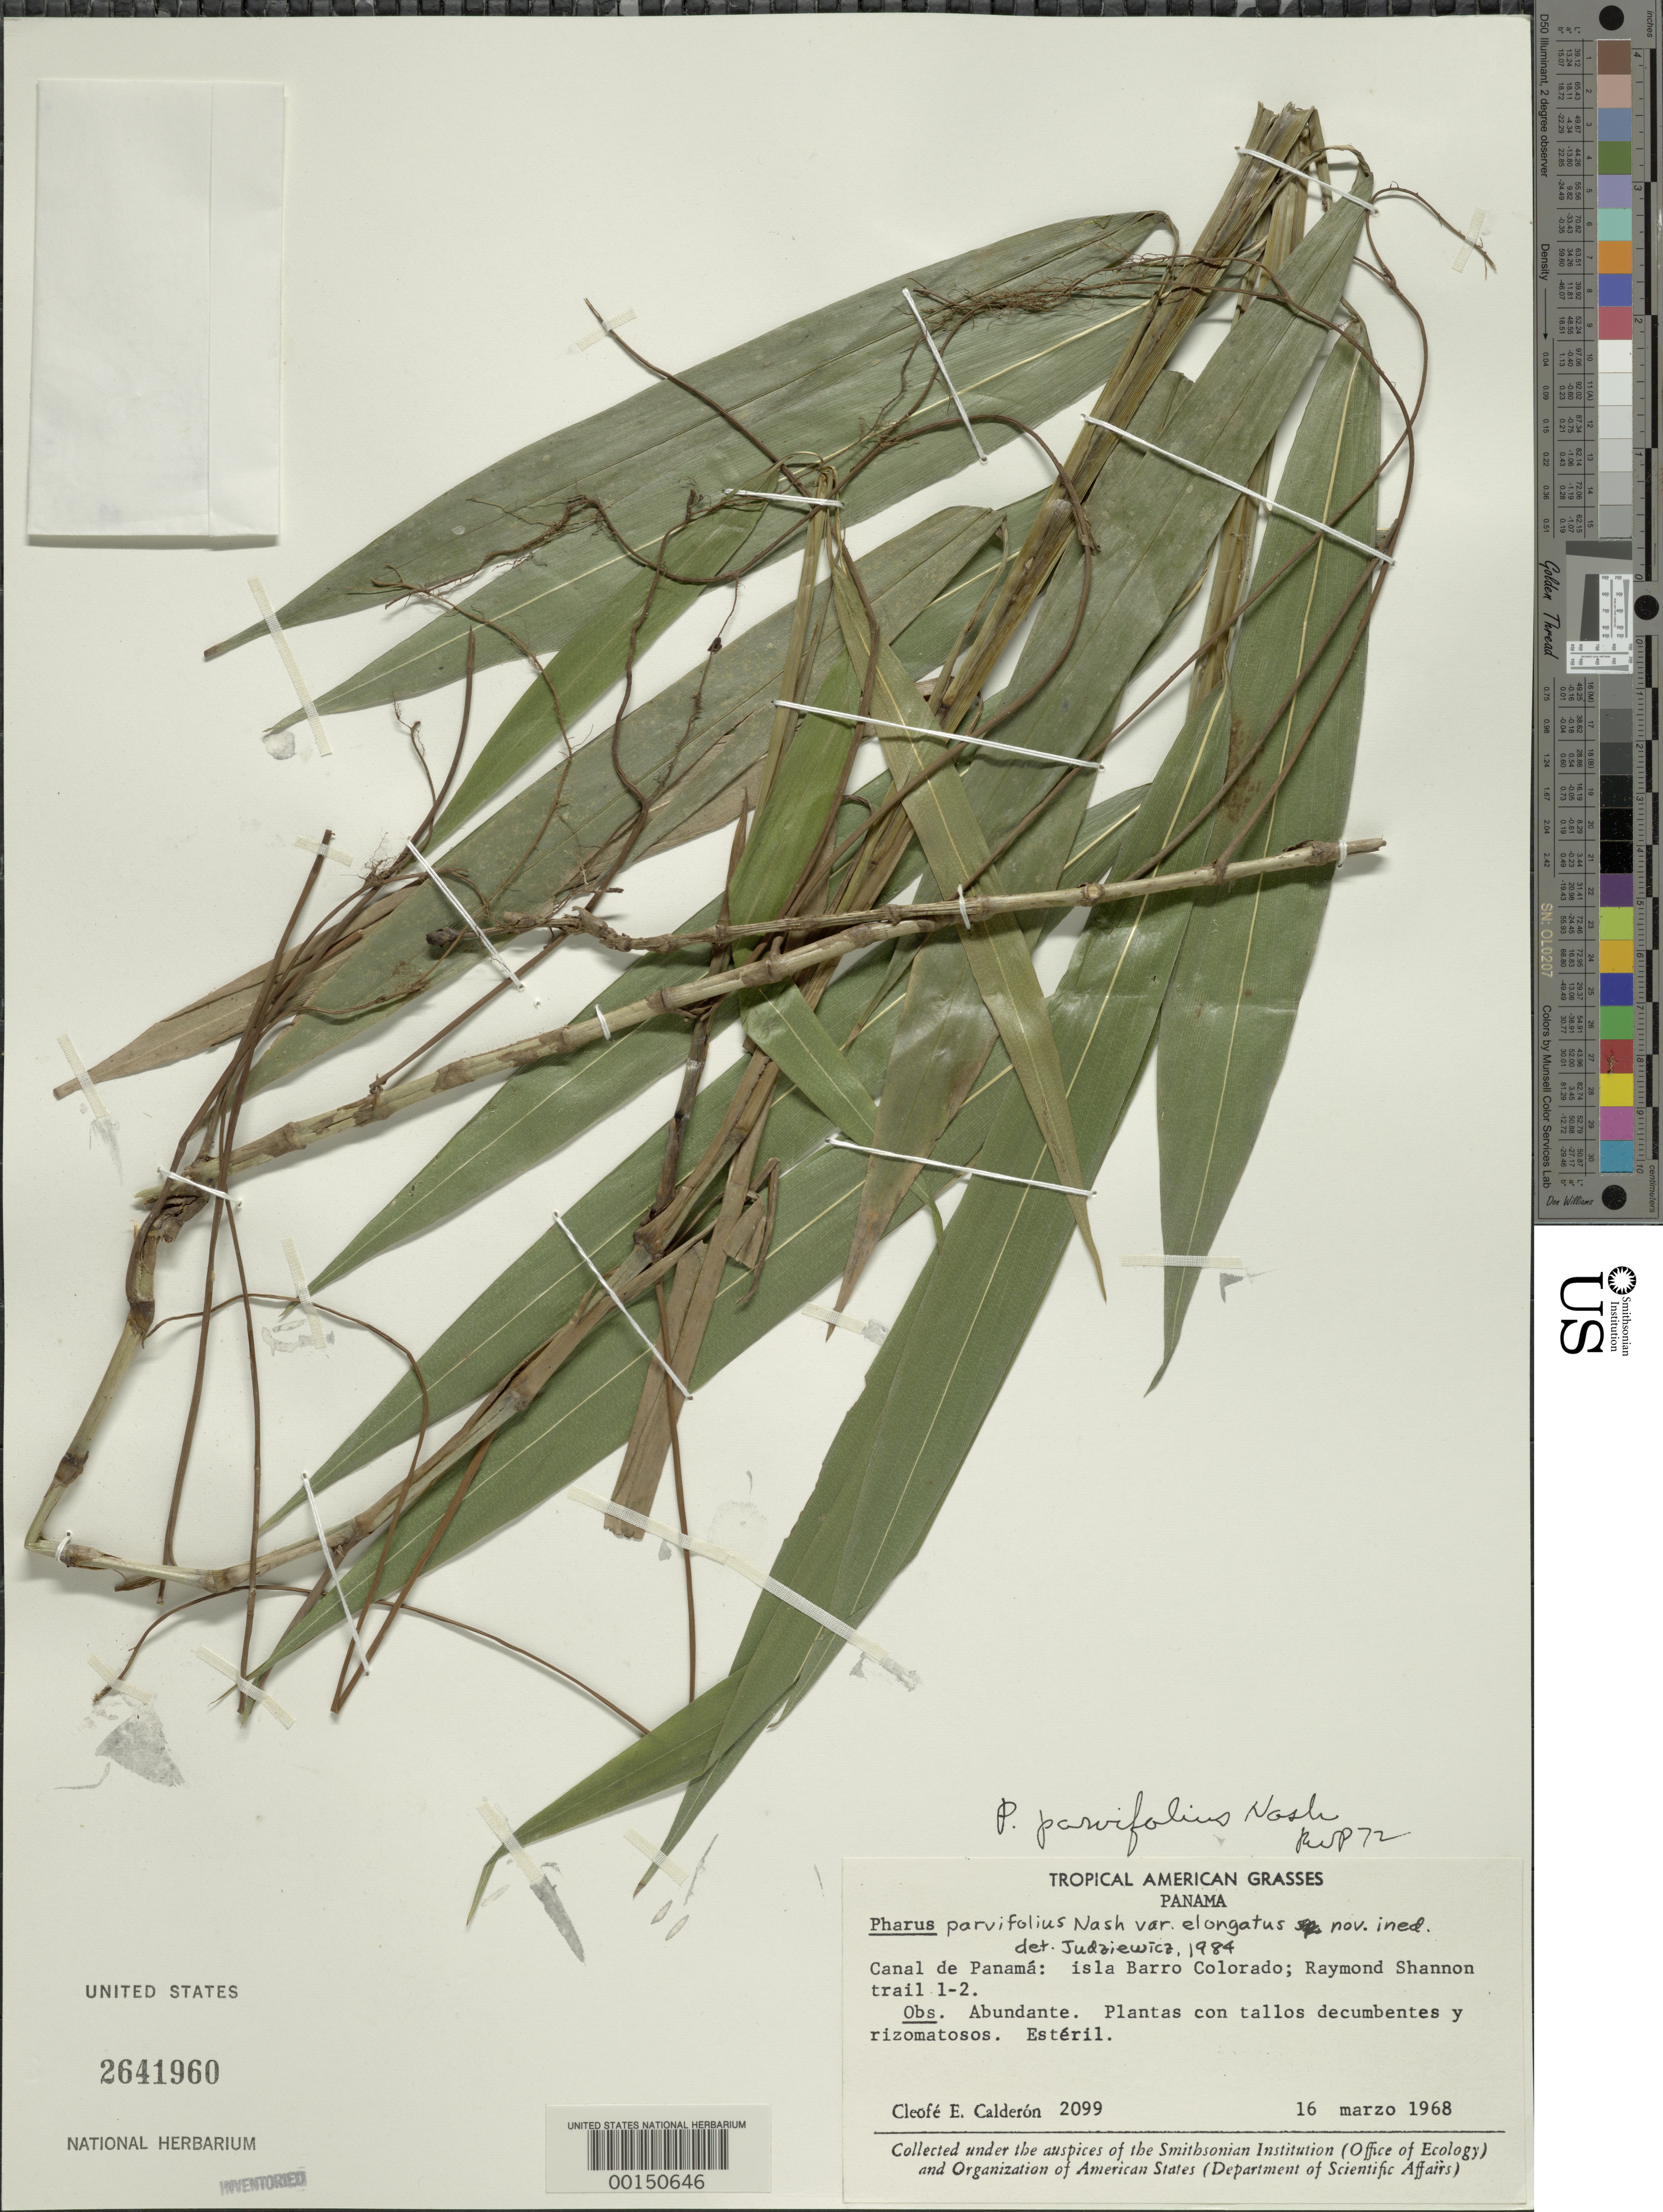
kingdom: Plantae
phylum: Tracheophyta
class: Liliopsida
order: Poales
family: Poaceae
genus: Pharus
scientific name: Pharus parvifolius subsp. elongatus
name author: Judz.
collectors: C. E. Calderón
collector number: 2099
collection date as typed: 16 Mar 1968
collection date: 1968-03-16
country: Panama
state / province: Panamá Oeste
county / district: Canal Zone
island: Barro Colorado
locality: Barro Colorado I.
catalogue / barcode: US 2641960